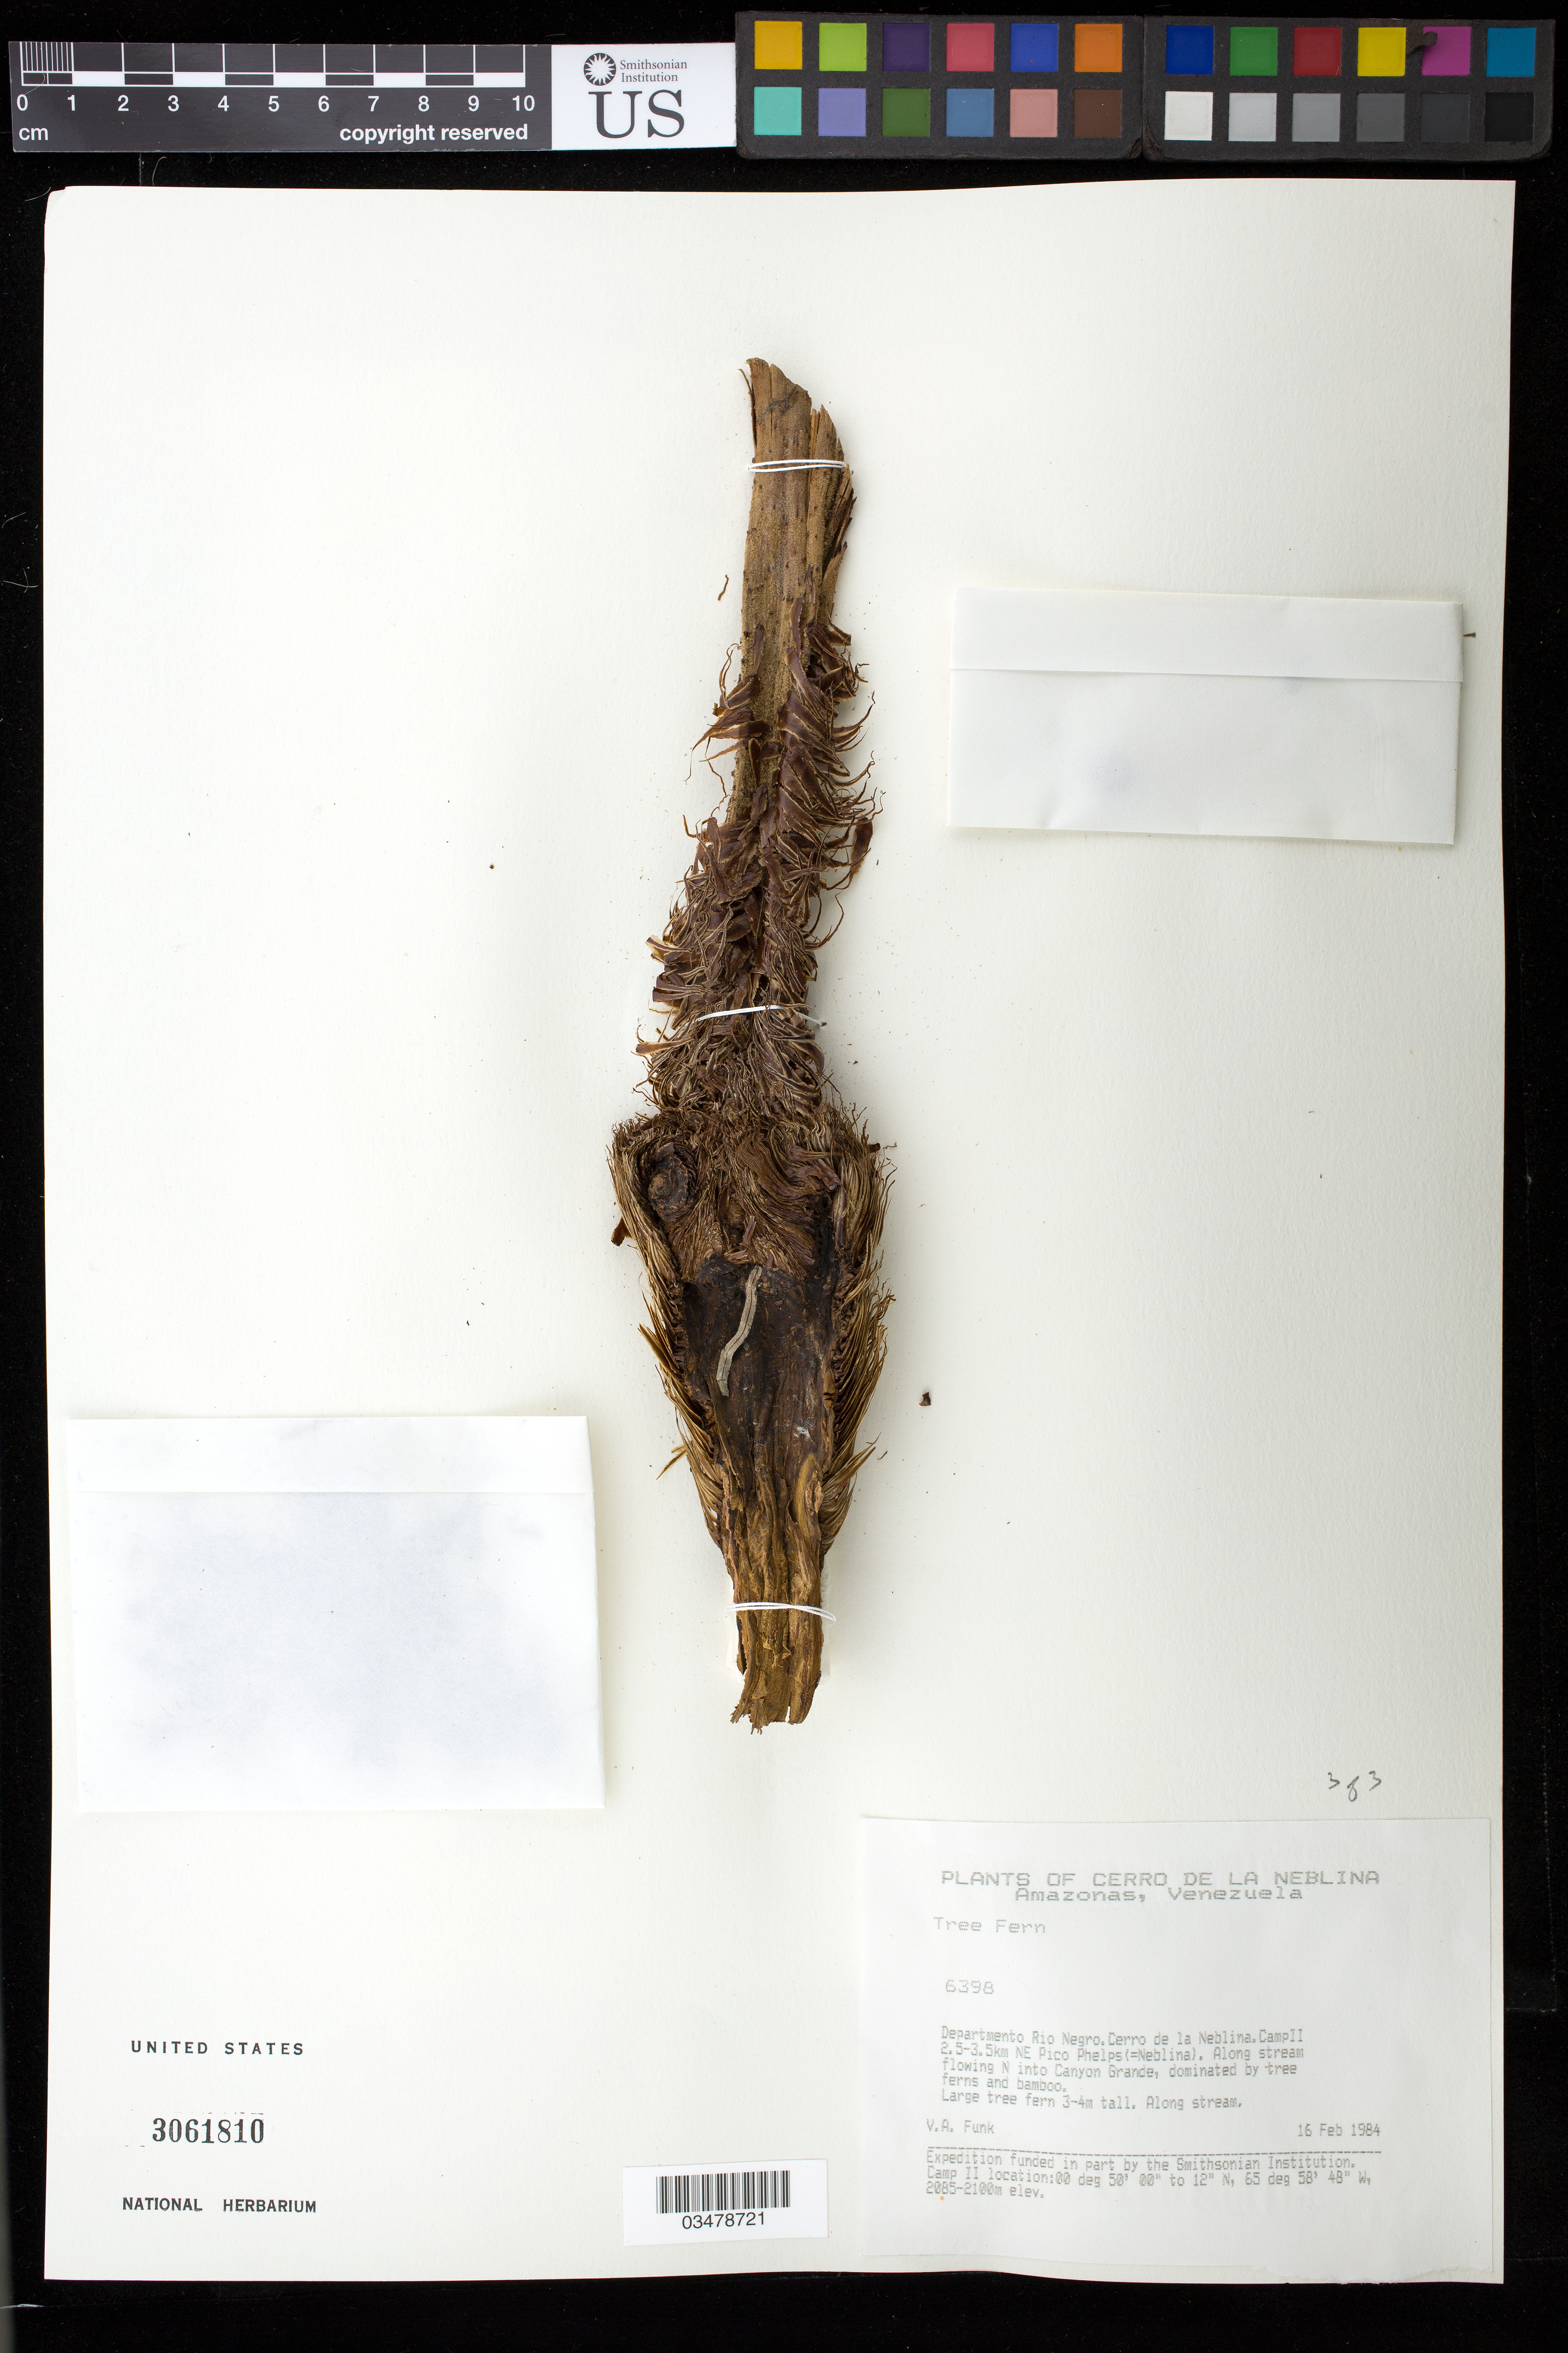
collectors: V. Funk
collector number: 6398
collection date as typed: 16-Feb-84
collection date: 1984-02-16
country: Venezuela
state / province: Amazonas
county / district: Río Negro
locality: Cerro de la Neblina, Camp II 2.5-3.5 km NE Pico Phelps (=Neblina)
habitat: Along stream flowing N into Canyon Grande, dominated by tree ferns and bamboo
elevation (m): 2085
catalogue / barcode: US 3061810